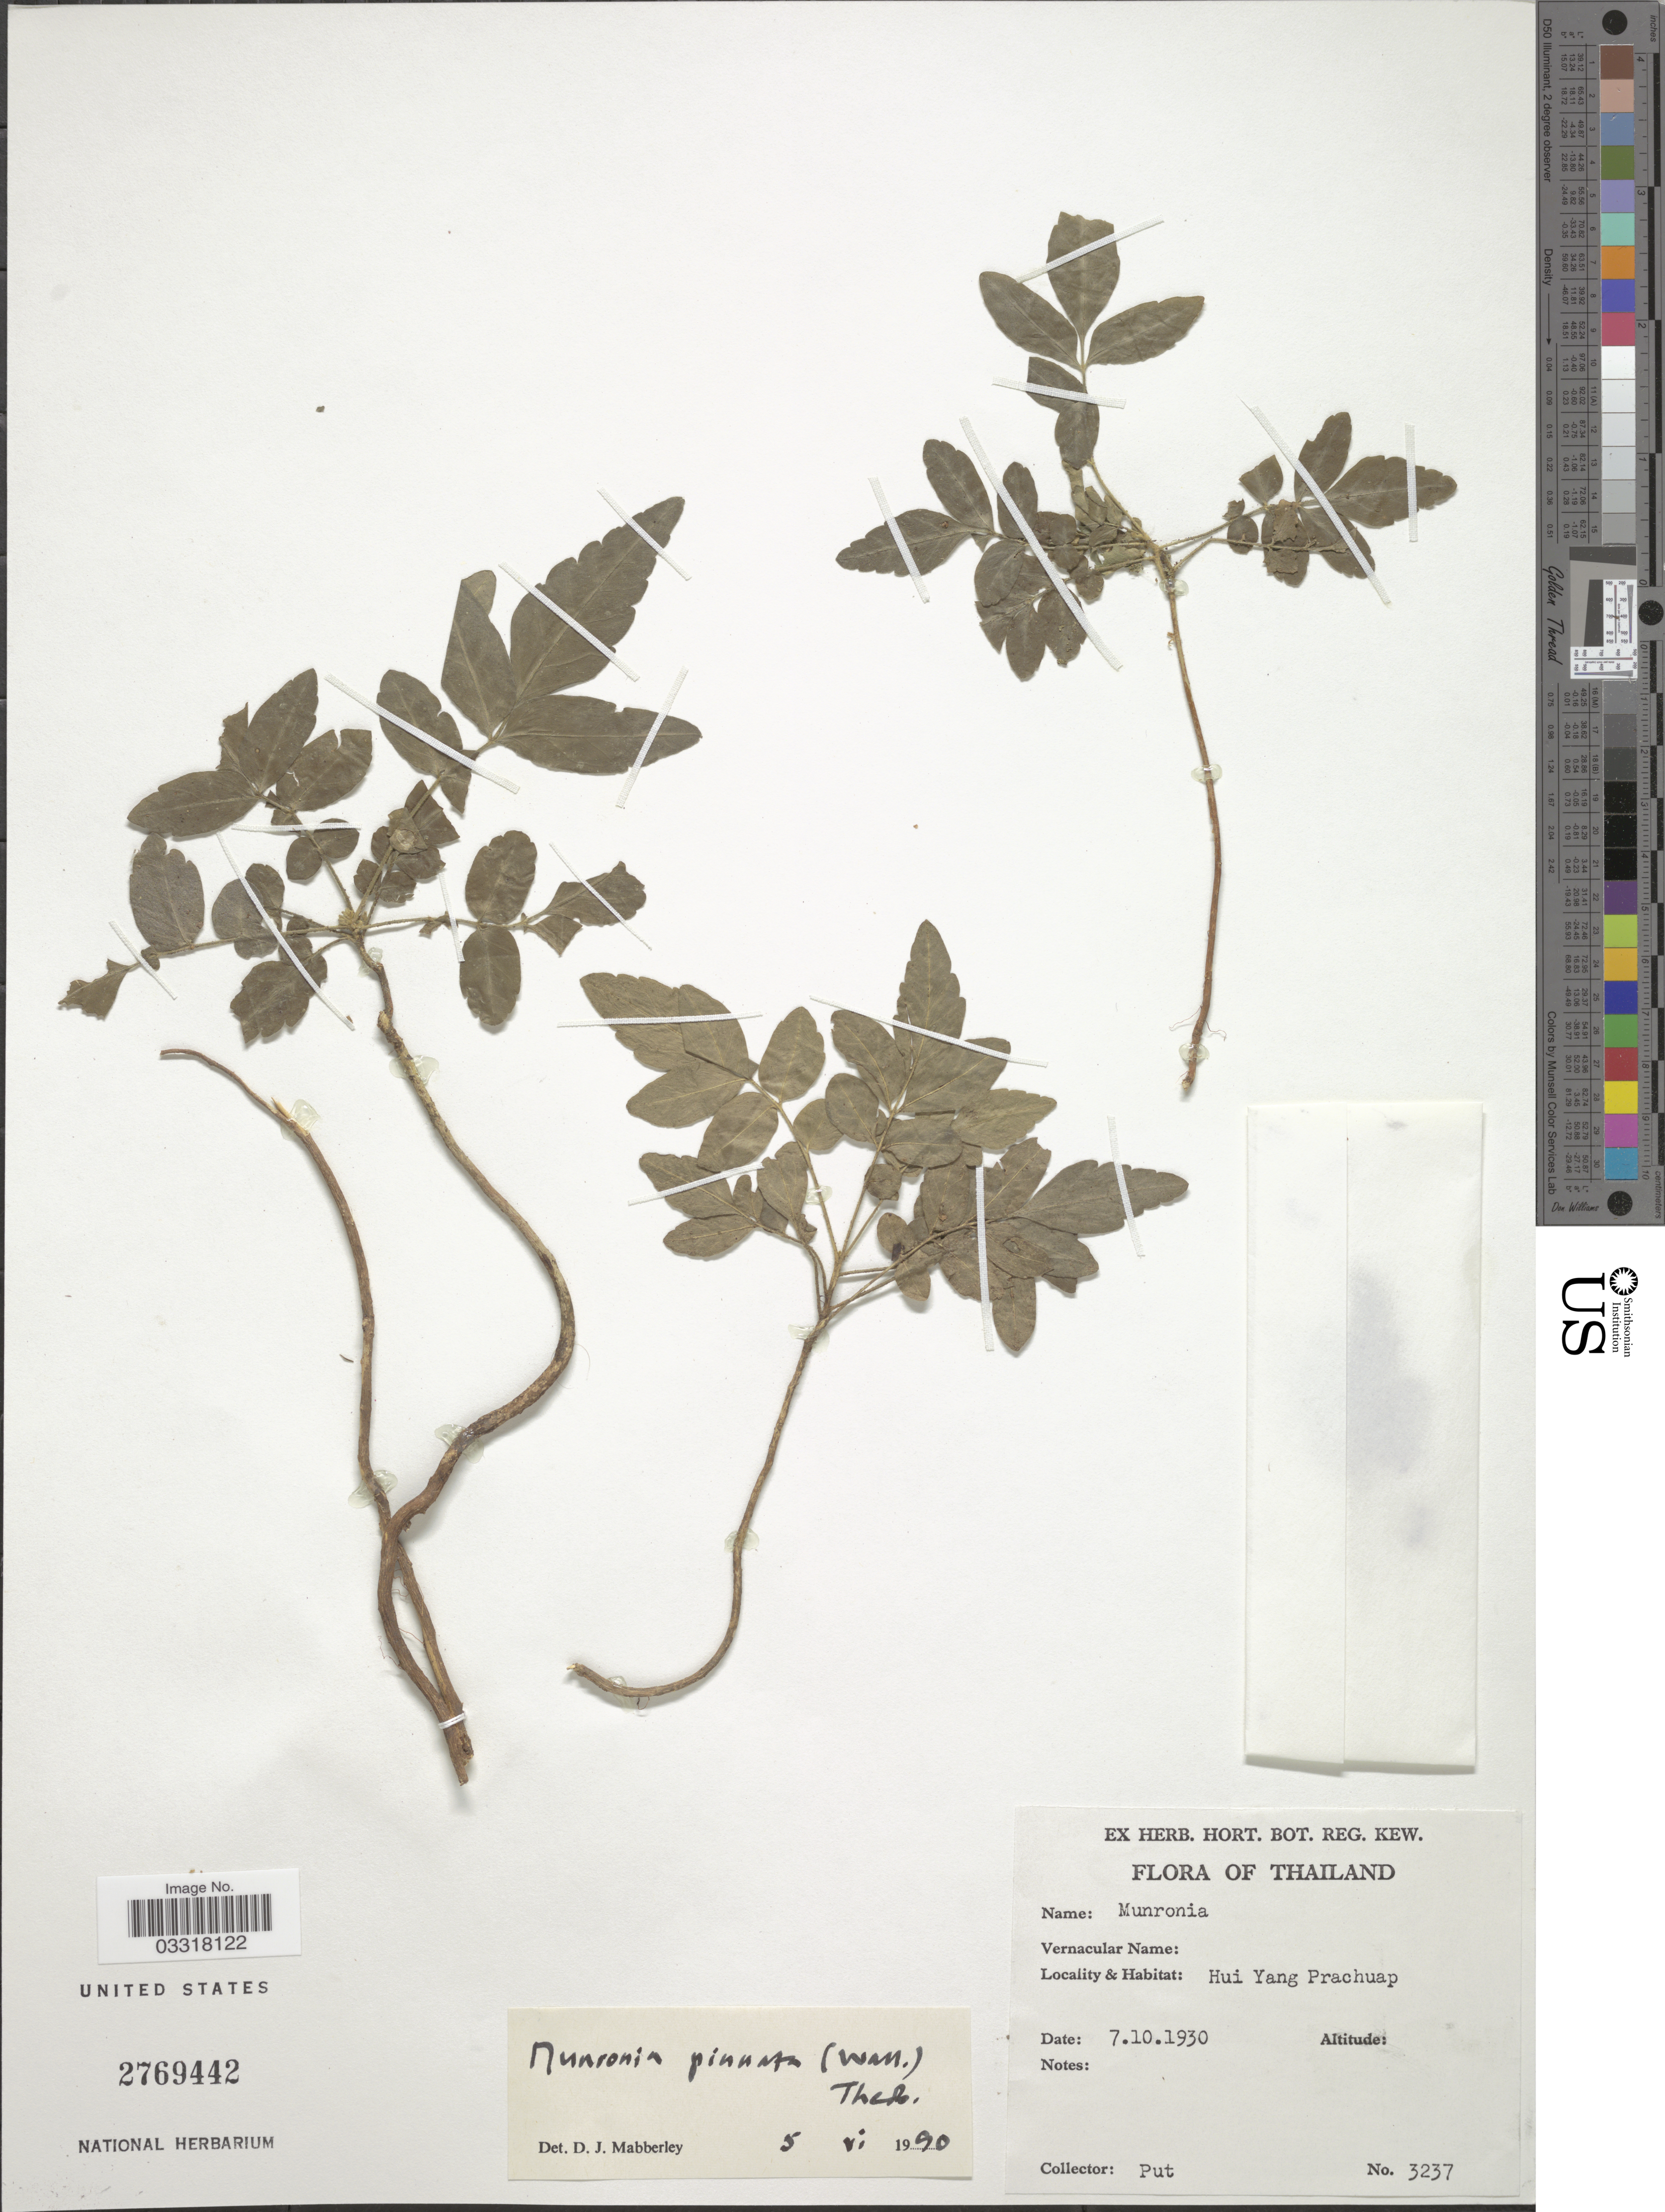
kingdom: Plantae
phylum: Tracheophyta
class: Magnoliopsida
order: Sapindales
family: Meliaceae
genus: Munronia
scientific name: Munronia pinnata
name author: (Wall.) Theobald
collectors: -. Put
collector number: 3237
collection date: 1930-10-07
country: Thailand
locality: Hui Yang Prachuap.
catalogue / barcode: US 2769442